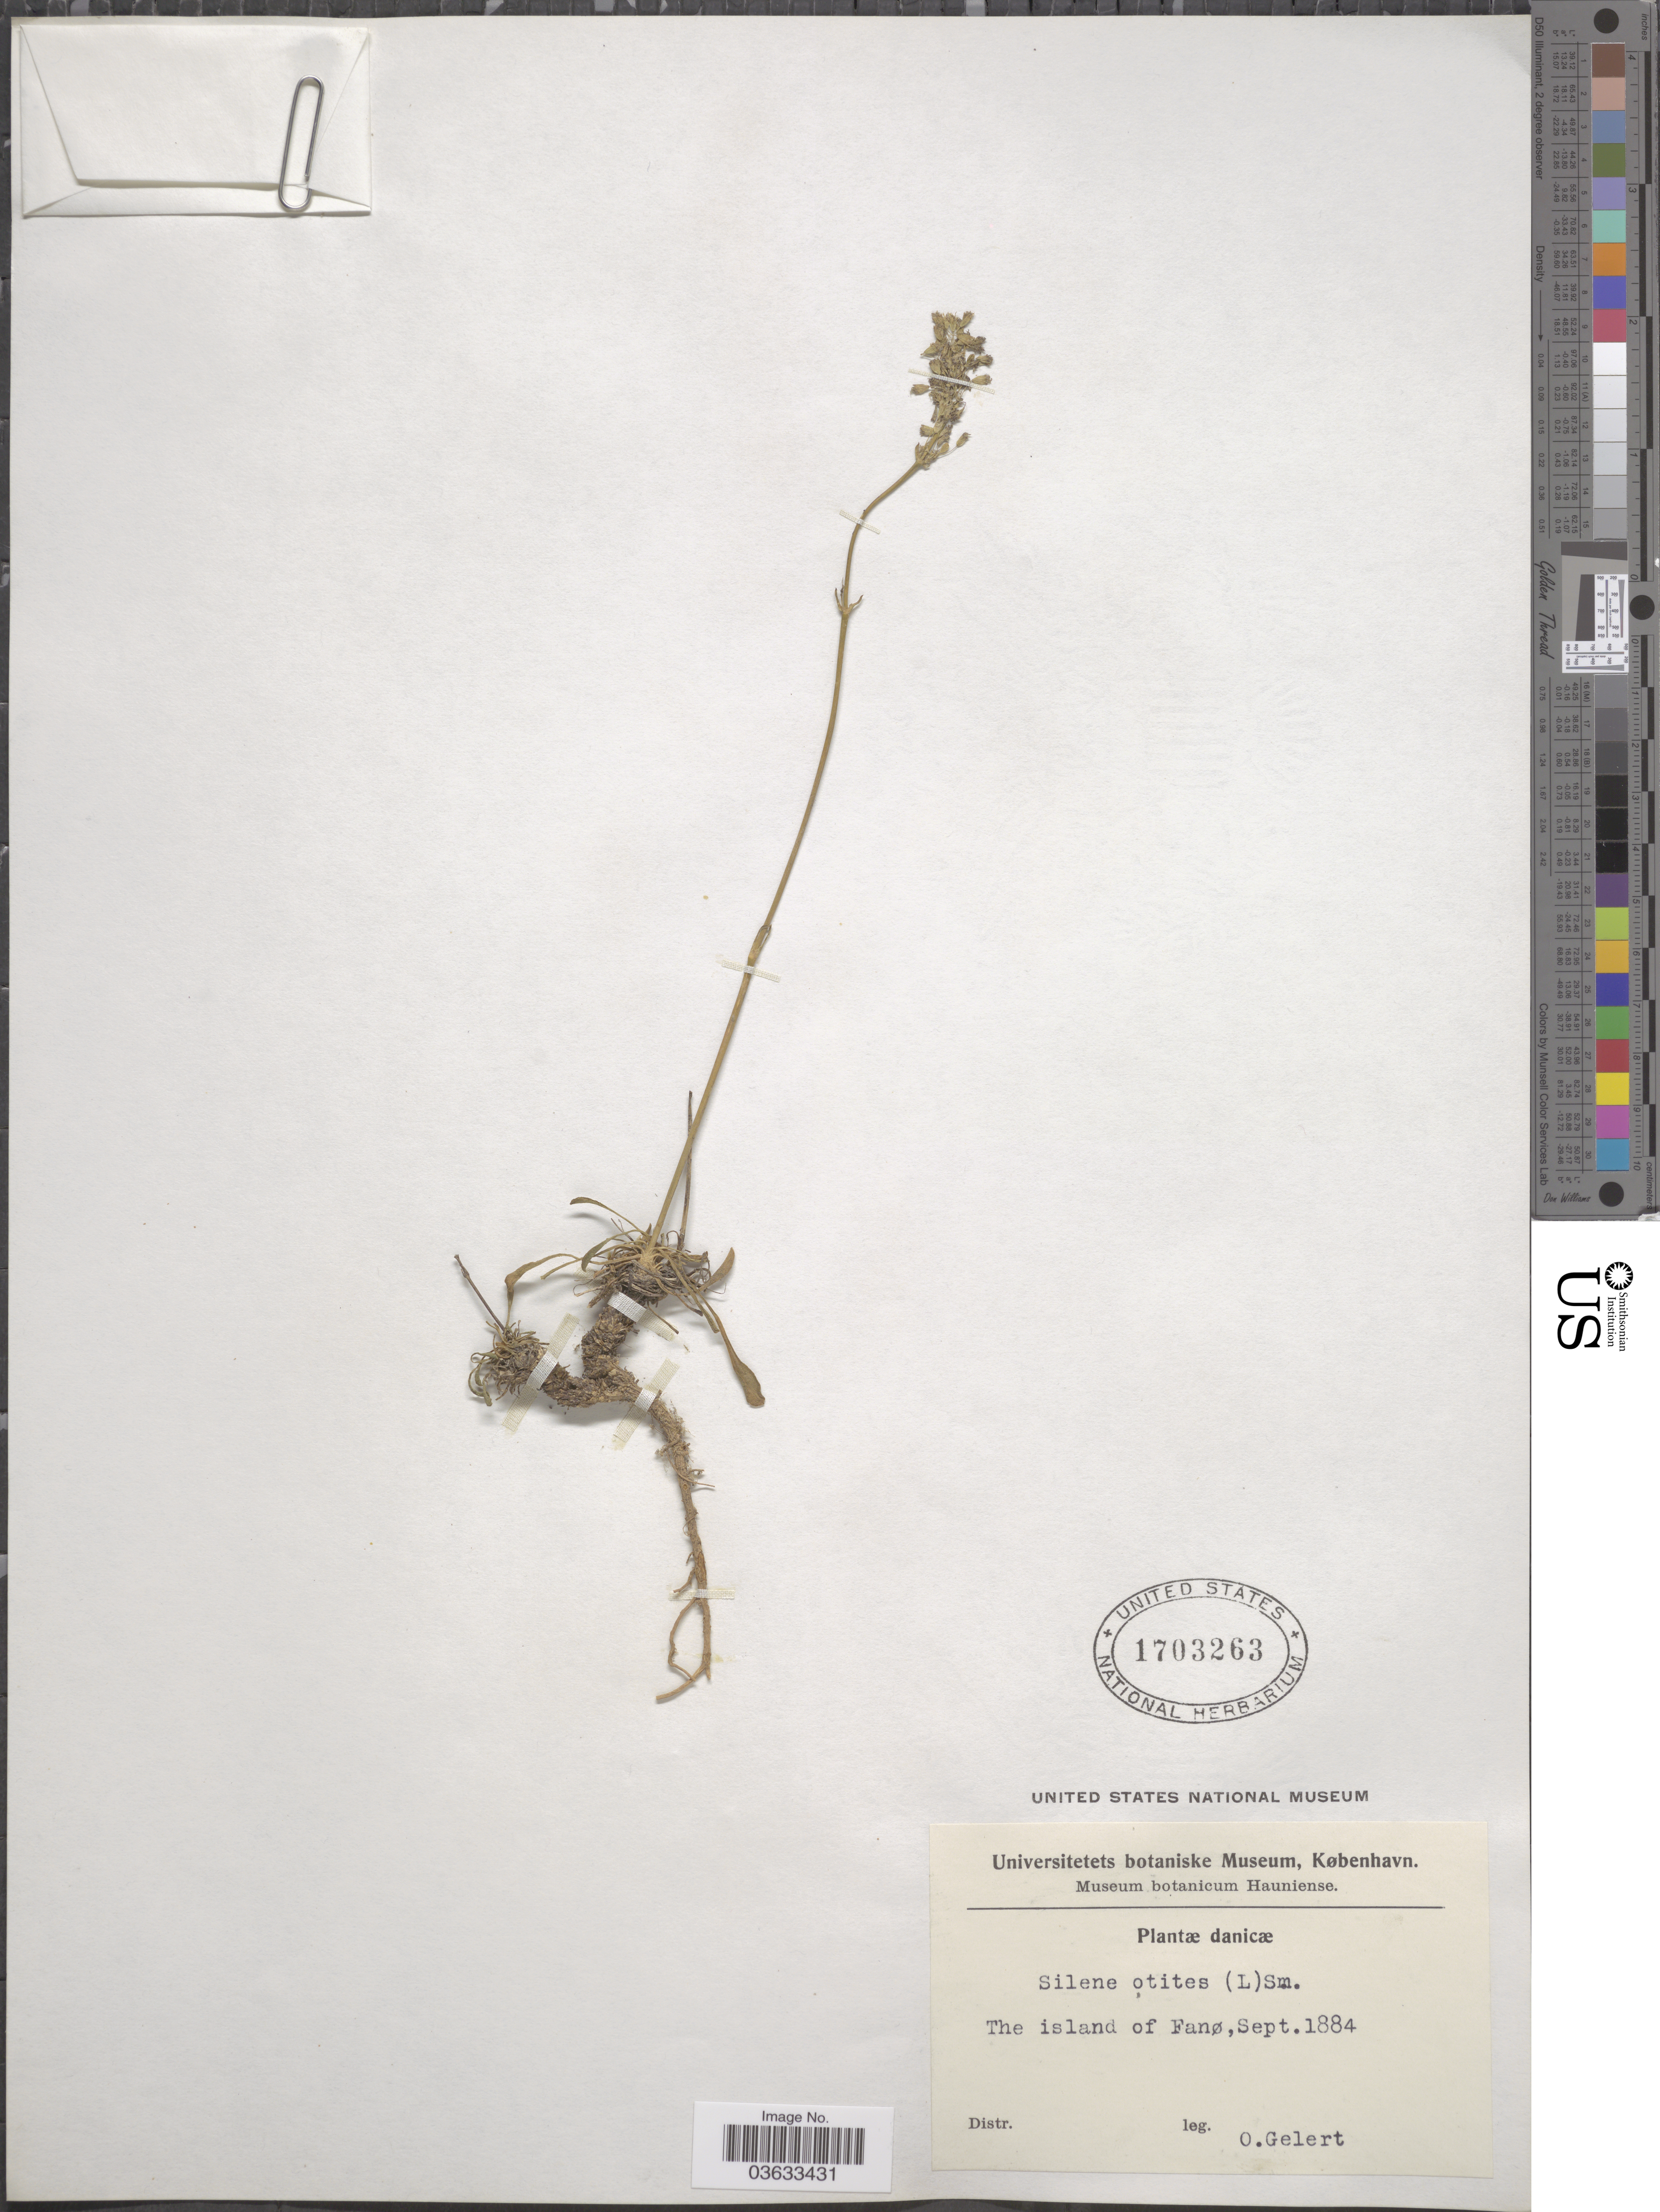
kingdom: Plantae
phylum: Tracheophyta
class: Magnoliopsida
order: Caryophyllales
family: Caryophyllaceae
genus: Silene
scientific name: Silene otites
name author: (L.) Wibel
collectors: O. Gelert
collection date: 1884-09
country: Denmark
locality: Danicæ. The island of Fanø.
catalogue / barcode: US 1703263